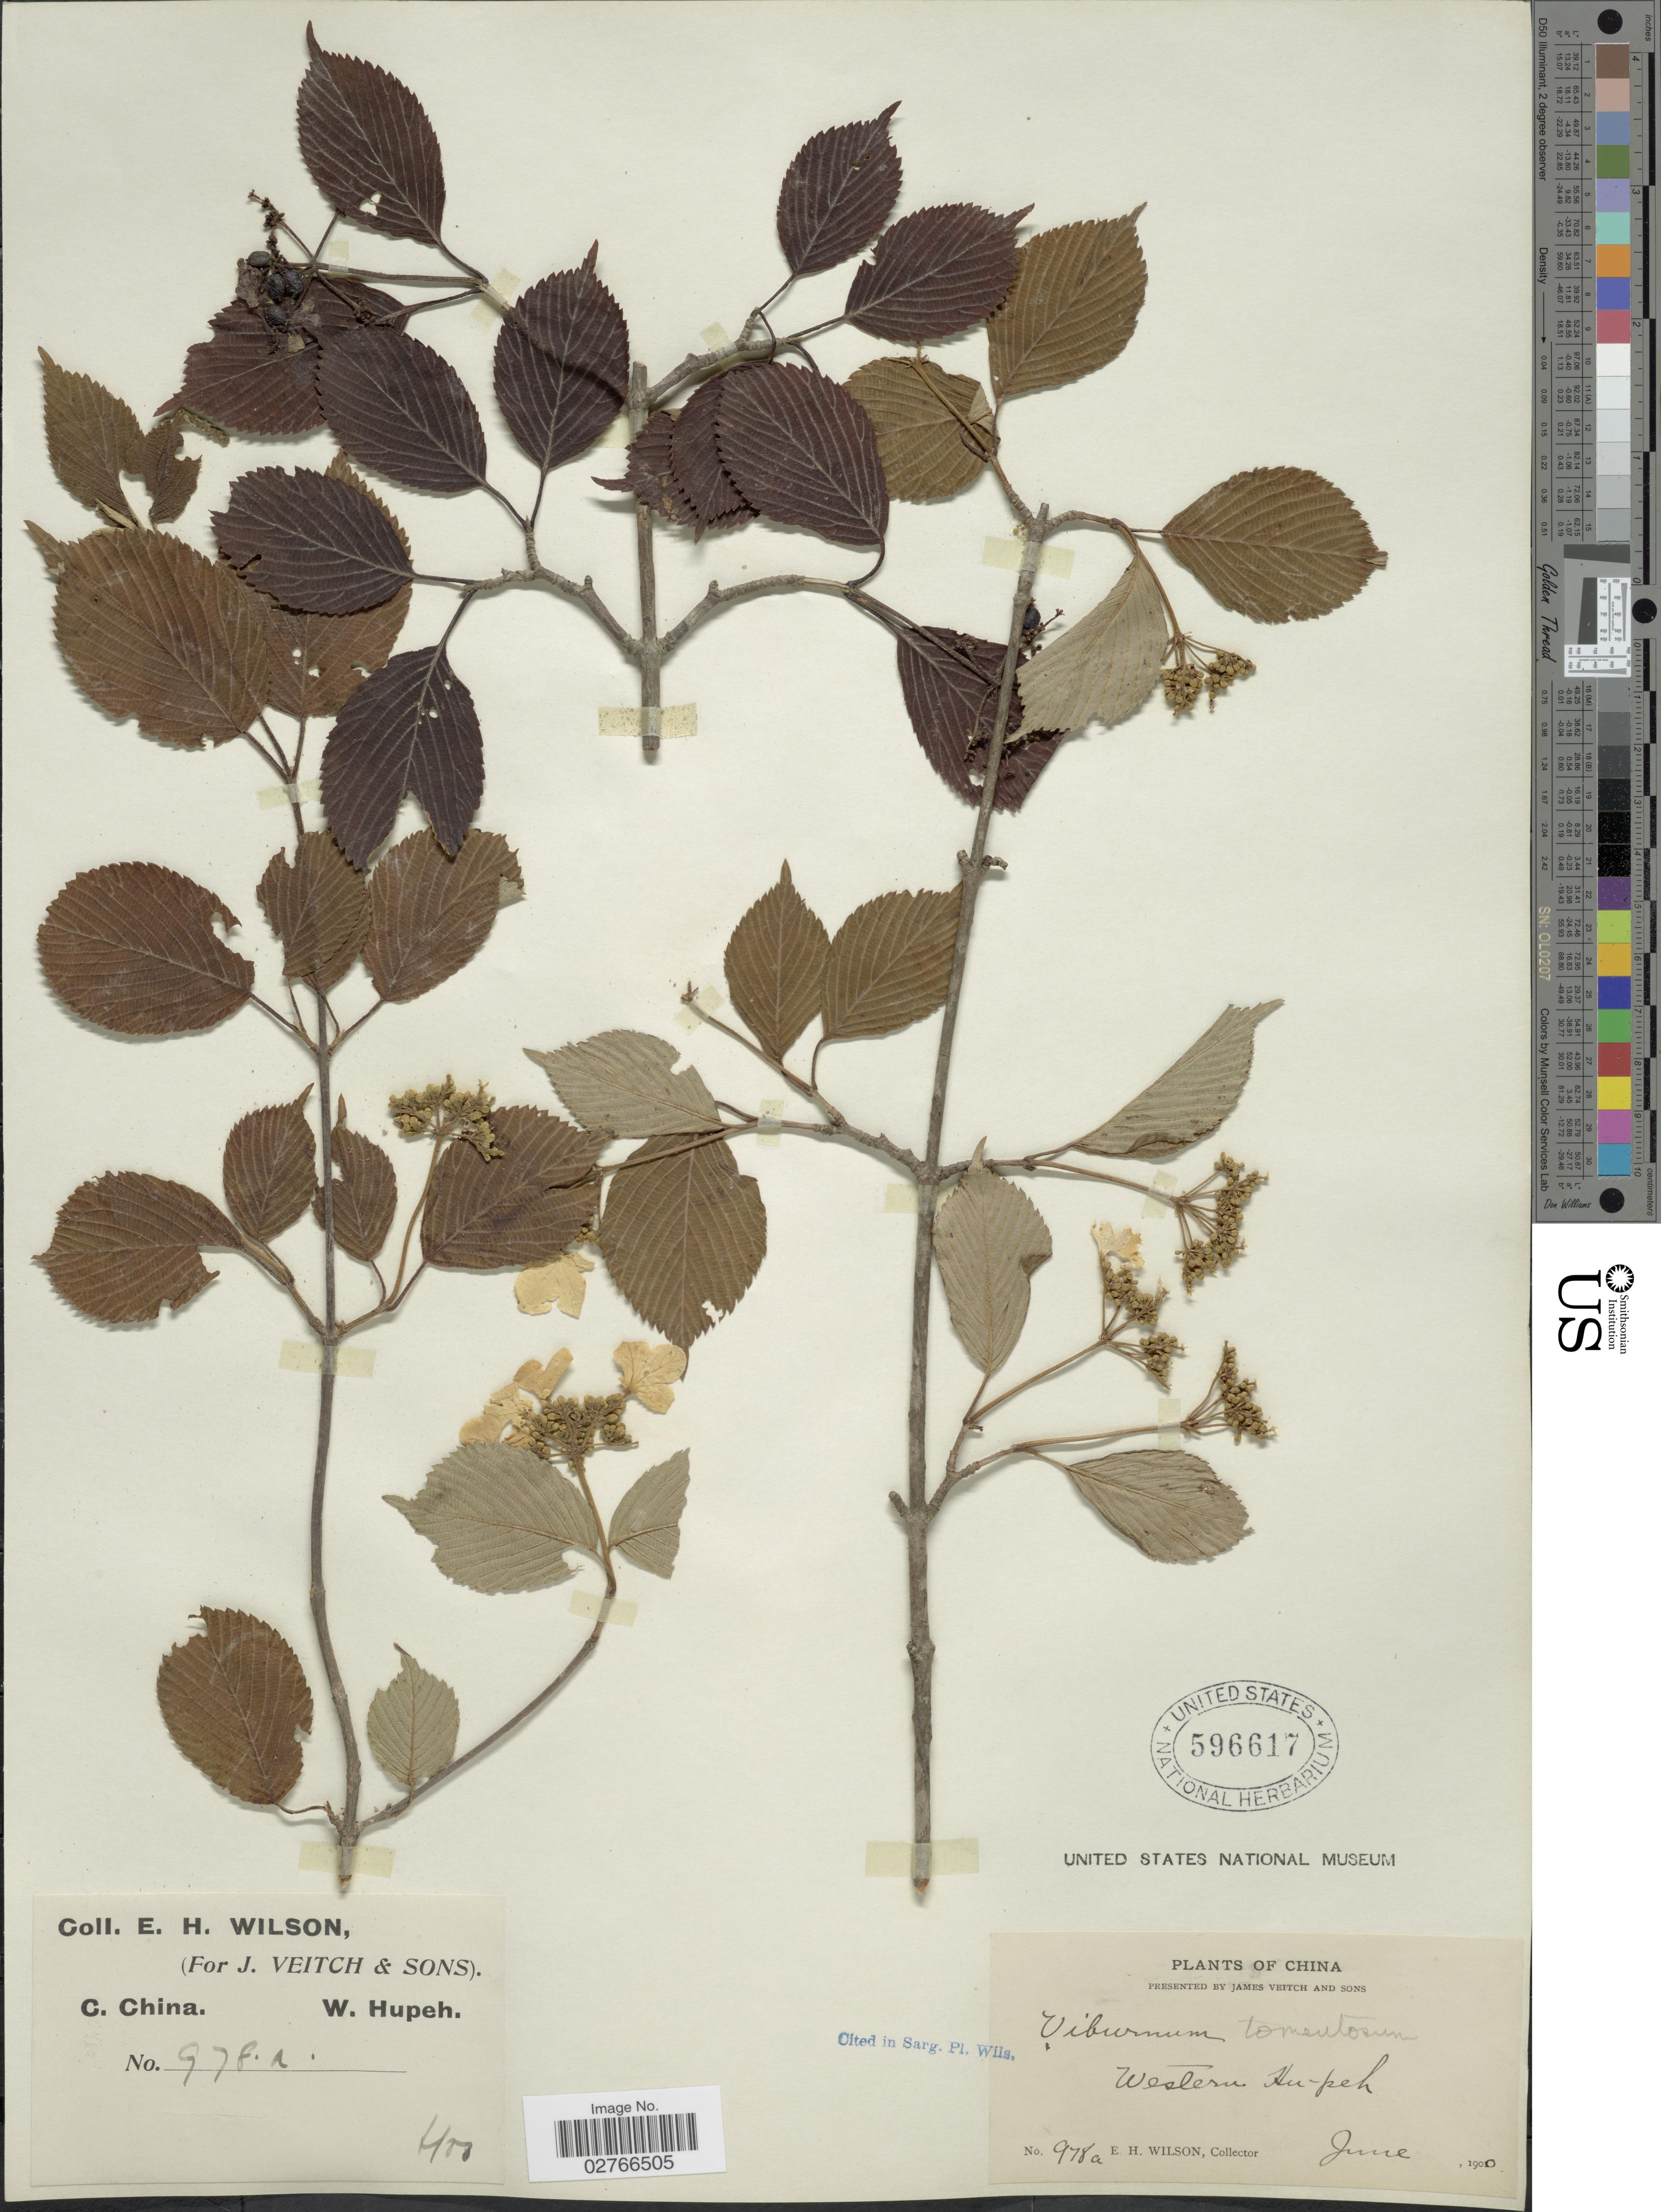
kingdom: Plantae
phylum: Tracheophyta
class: Magnoliopsida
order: Dipsacales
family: Viburnaceae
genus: Viburnum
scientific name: Viburnum tomentosum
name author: Thunb.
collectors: E. Wilson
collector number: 978a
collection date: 1900-06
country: China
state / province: Hubei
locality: C. China, Western Hupeh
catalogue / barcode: US 596617